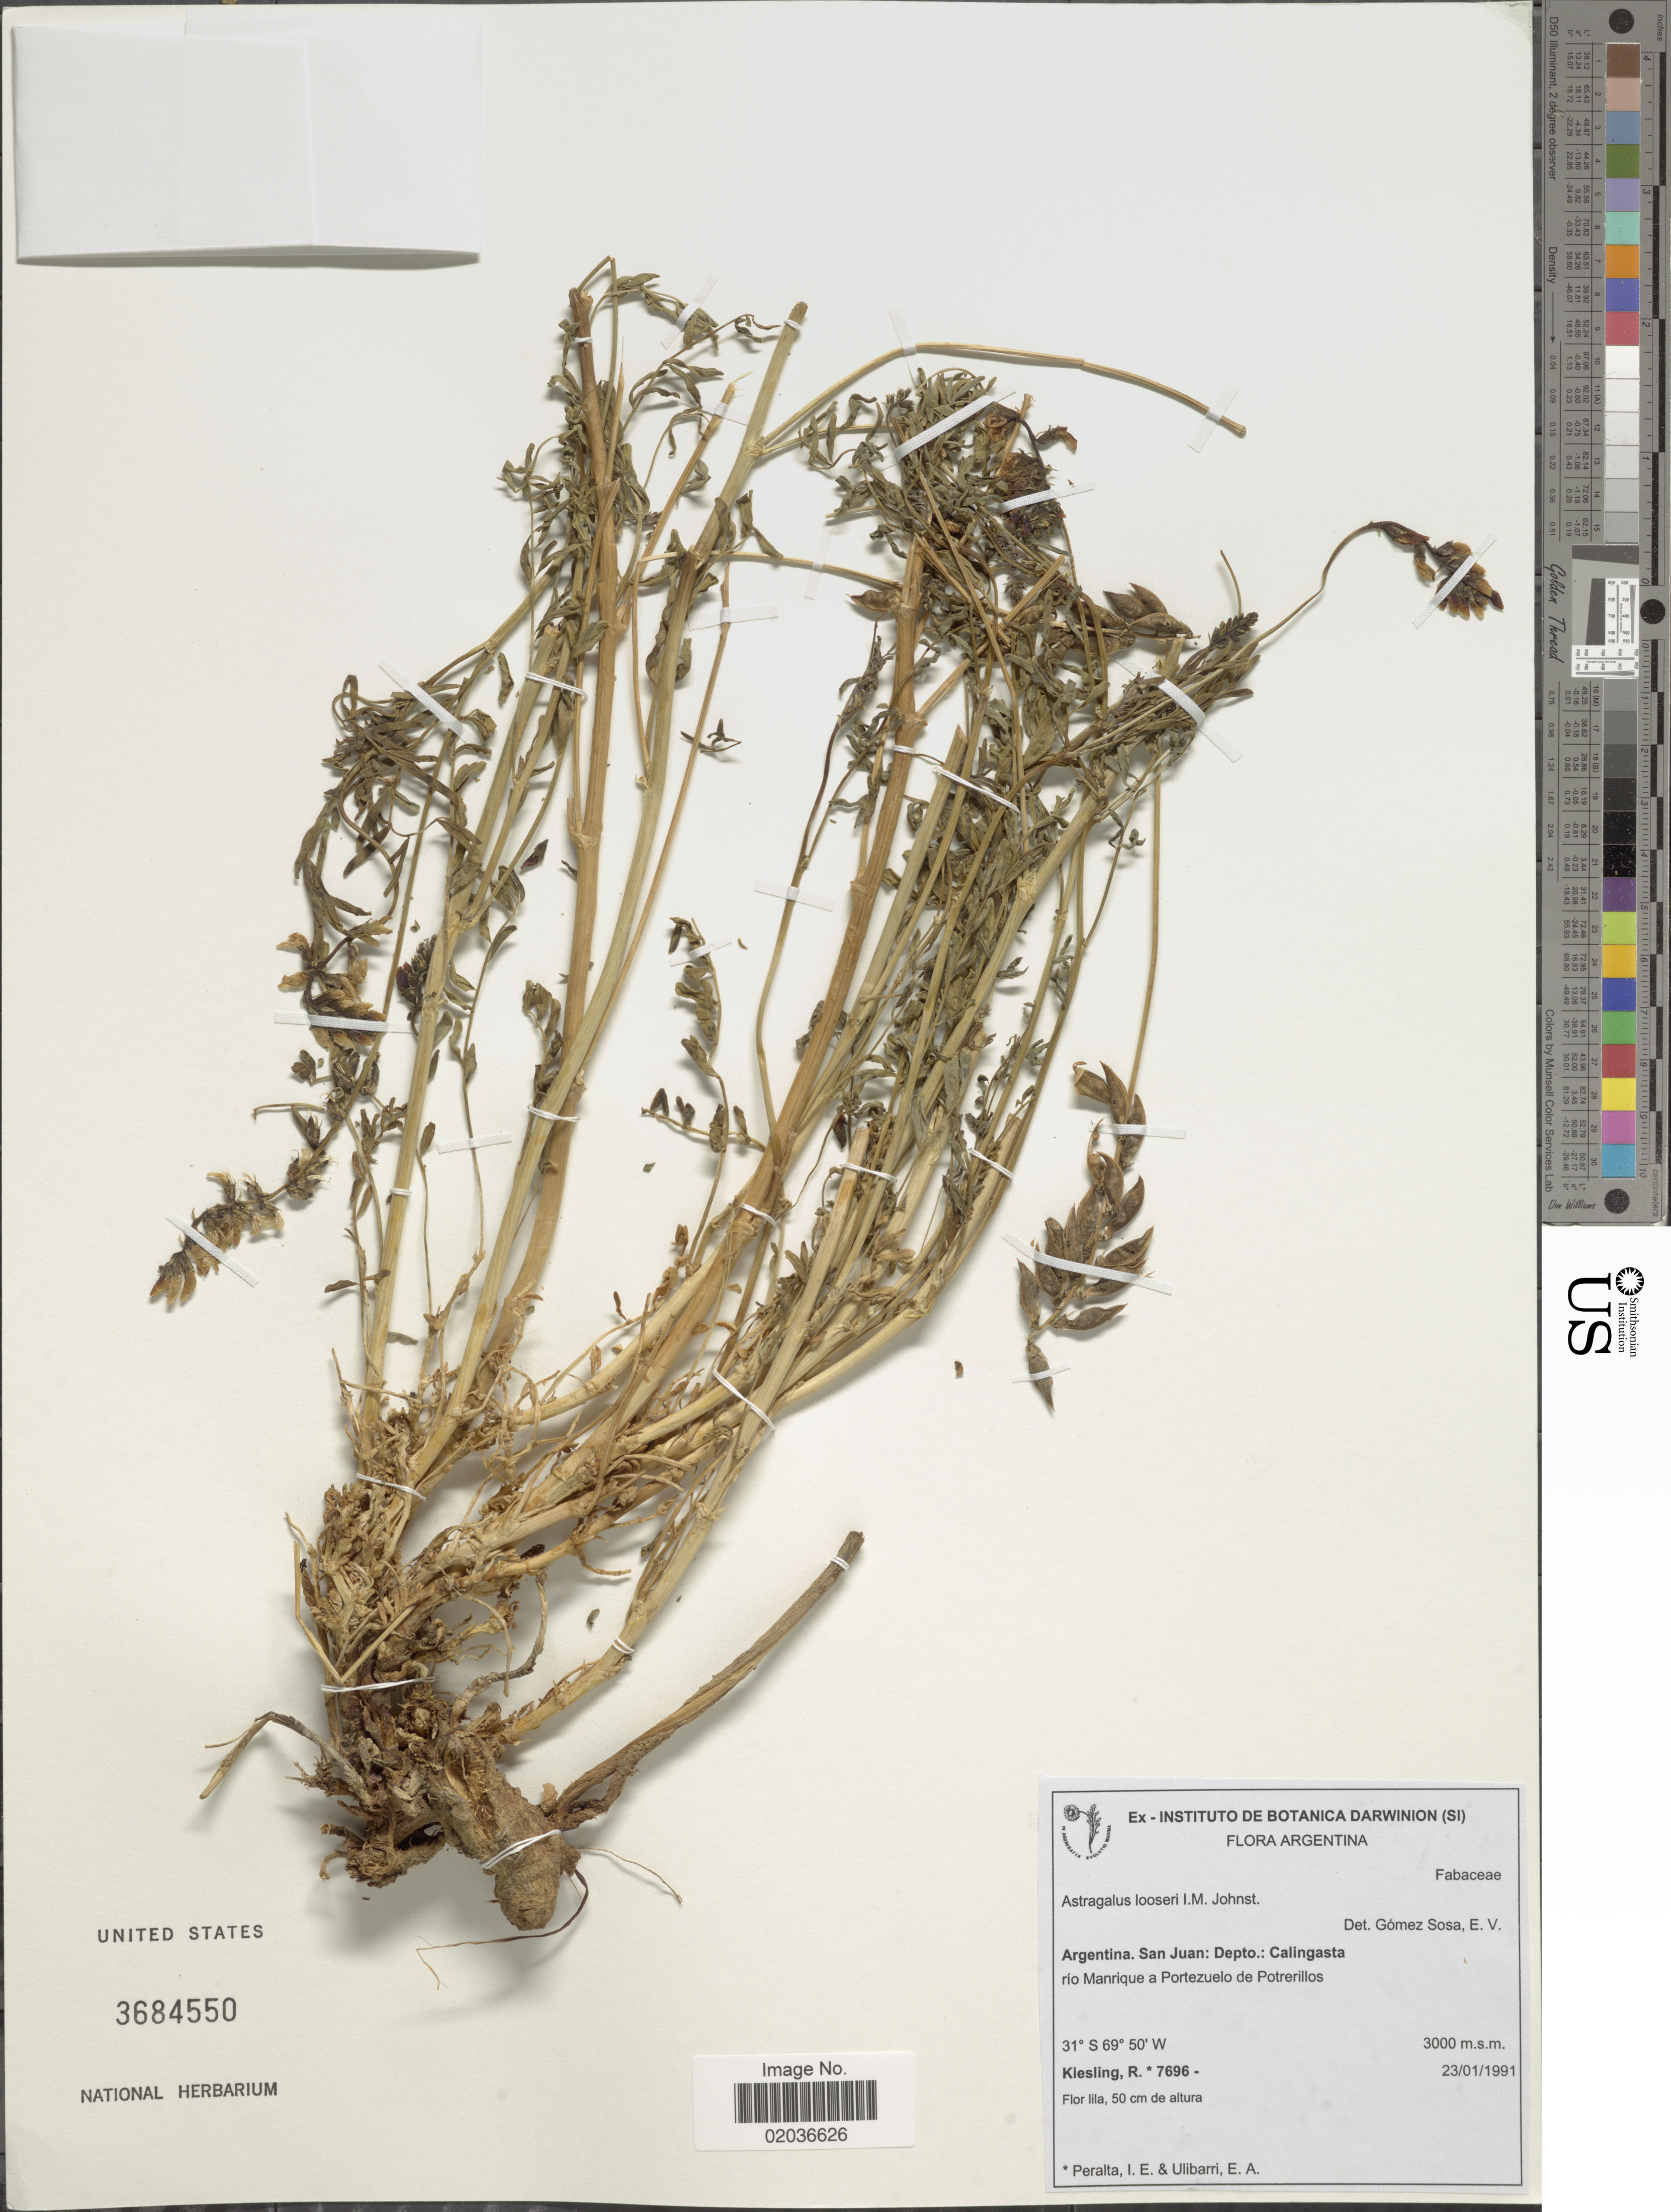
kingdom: Plantae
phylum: Tracheophyta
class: Magnoliopsida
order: Fabales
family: Fabaceae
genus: Astragalus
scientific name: Astragalus looseri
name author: I.M. Johnst.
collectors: R. Kiesling, I. Peralta & E. A. Ulibarri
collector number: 7696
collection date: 1991-01-23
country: Argentina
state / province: San Juan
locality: Depto.: Calingasta. Rio Manrique a Portezuelo de Potrerillos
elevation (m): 3000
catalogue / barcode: US 3684550